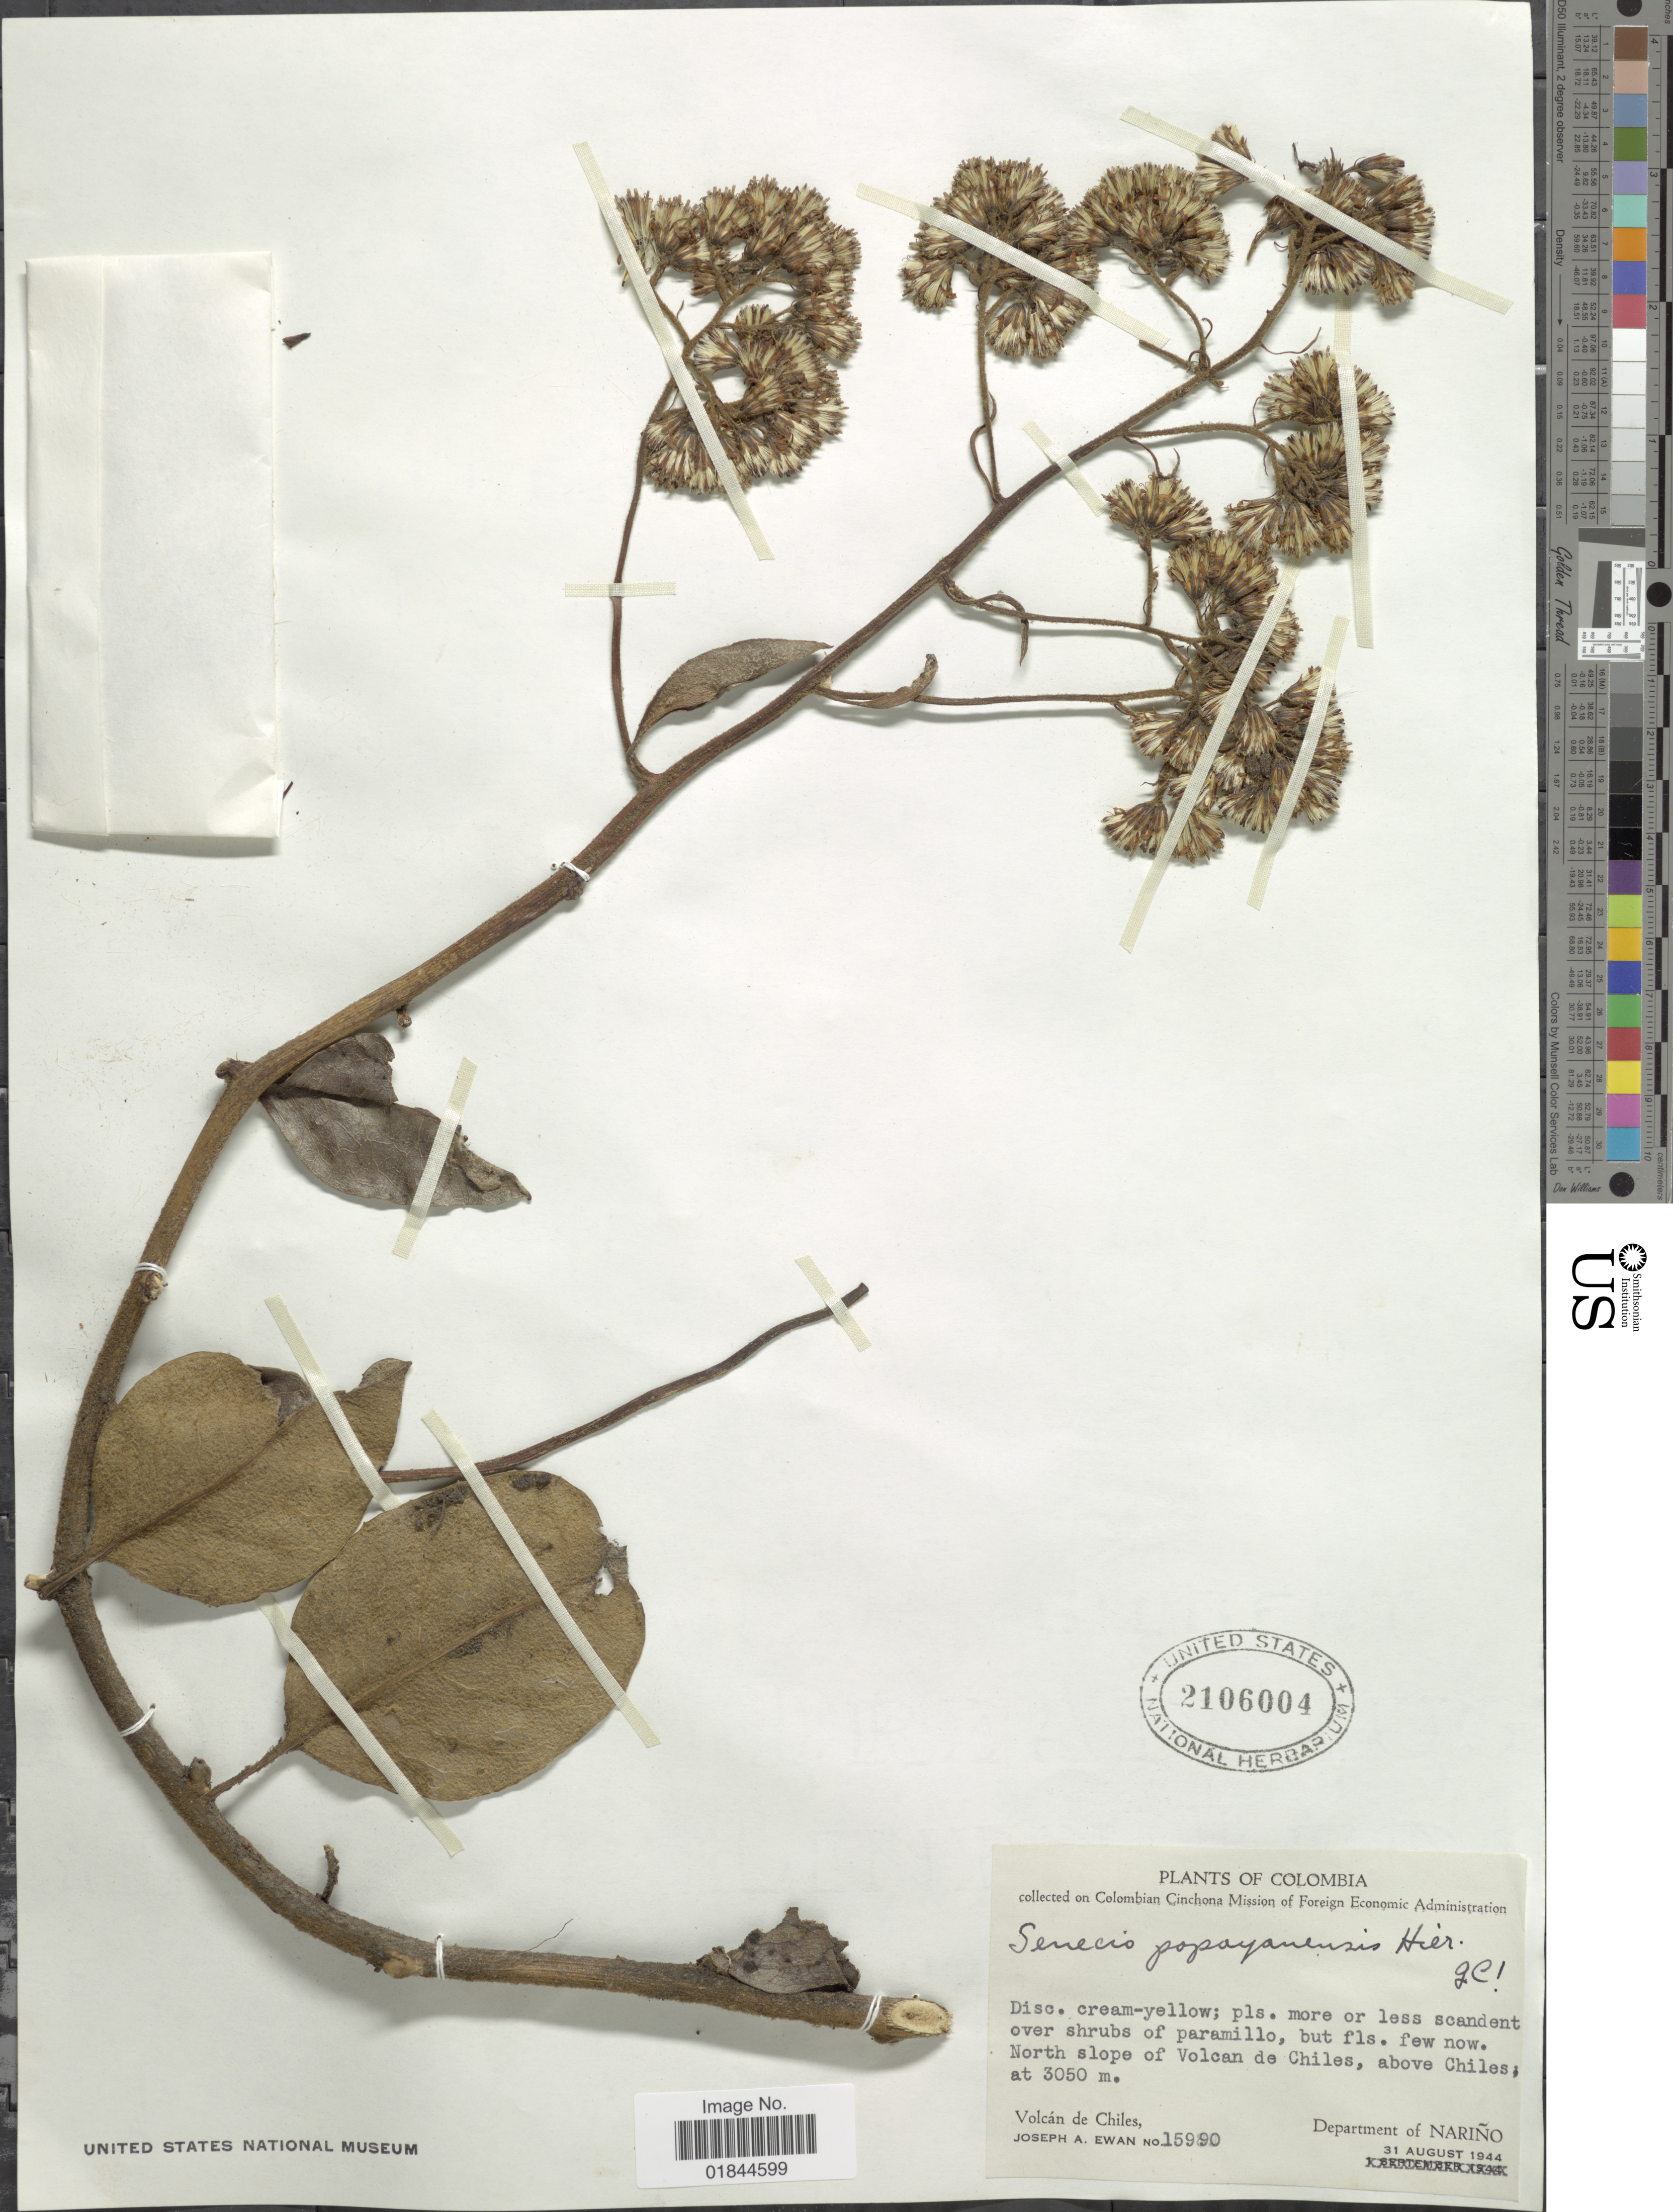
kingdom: Plantae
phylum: Tracheophyta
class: Magnoliopsida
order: Asterales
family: Asteraceae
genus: Pentacalia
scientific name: Pentacalia popayanensis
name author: (Hieron.) Cuatrec.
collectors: J. A. Ewan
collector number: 15990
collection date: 1944-08-31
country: Colombia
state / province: Nariño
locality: North slope of Volcan de Chiles, above Chiles, Volcan de Chiles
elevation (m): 3050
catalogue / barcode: US 2106004